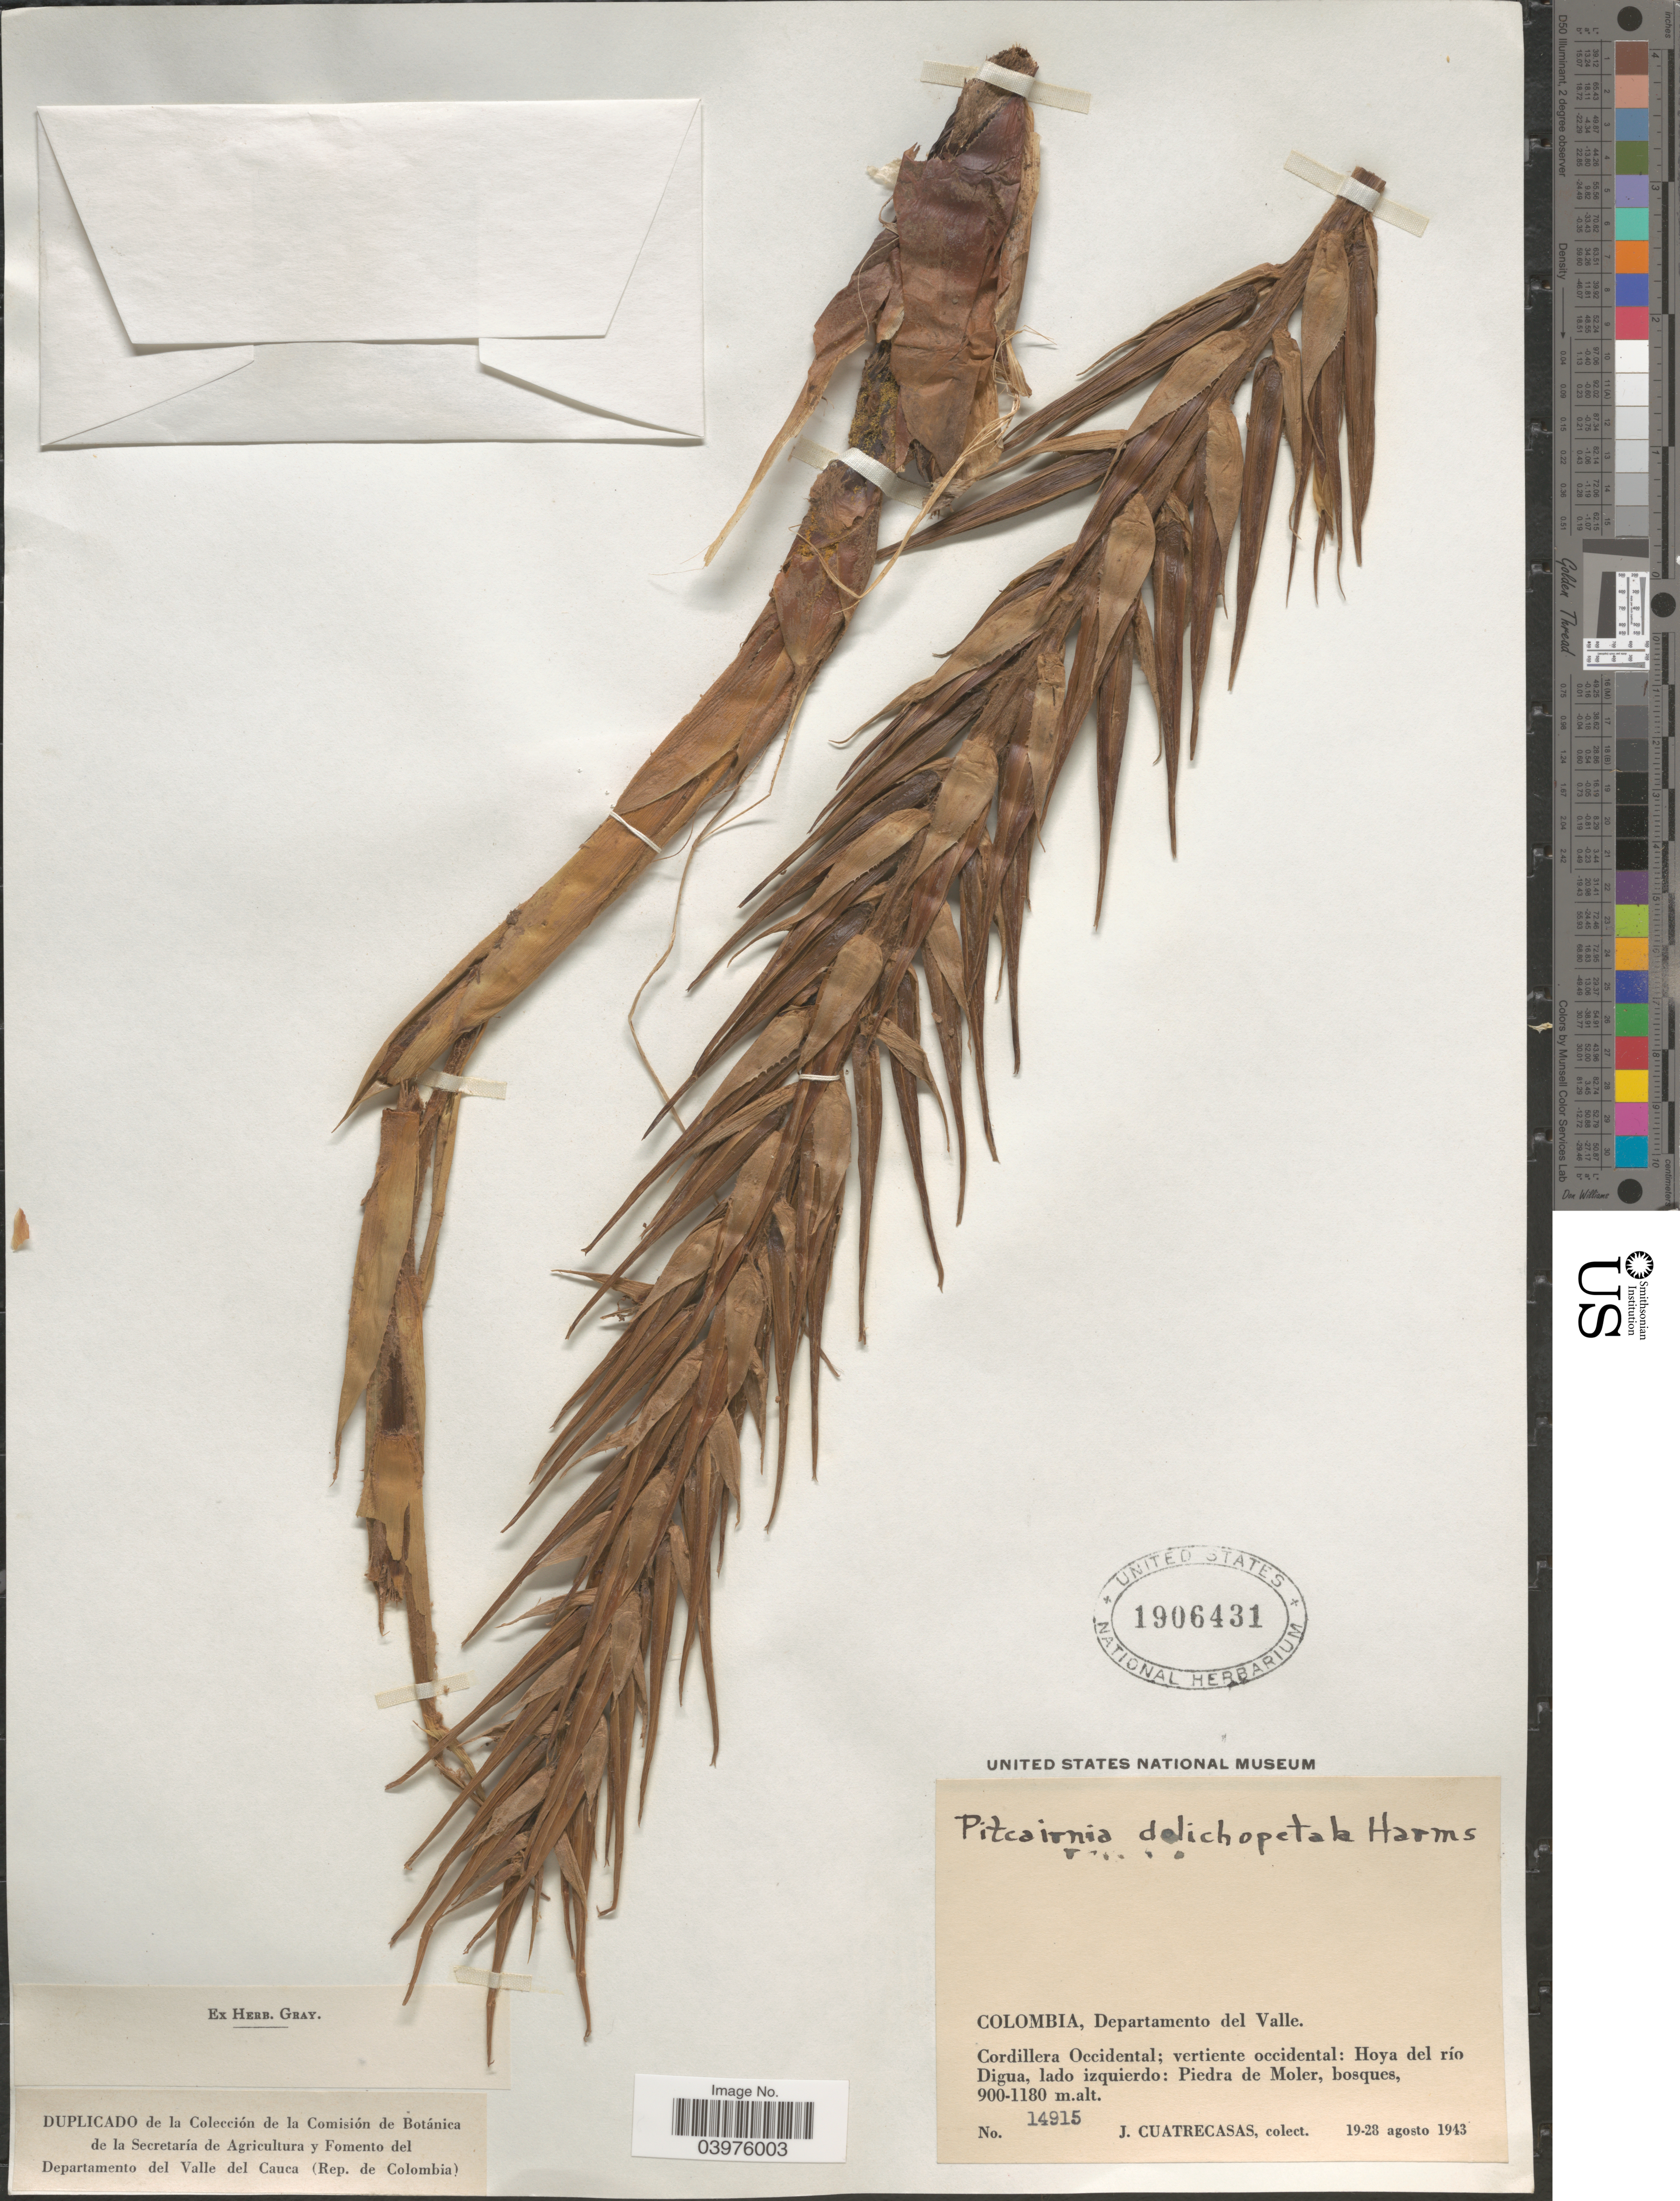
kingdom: Plantae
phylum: Tracheophyta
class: Liliopsida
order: Poales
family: Bromeliaceae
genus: Pitcairnia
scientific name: Pitcairnia dolichopetala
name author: Harms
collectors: J. Cuatrecasas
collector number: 14915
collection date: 1943-08-19/1943-08-28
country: Colombia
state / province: Valle del Cauca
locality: Departamento del Valle. Cordillera Occidental; vertiente occidental: Hoya del río Digua, lado izquierdo: Piedra de Moler.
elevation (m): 900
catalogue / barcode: US 1906431